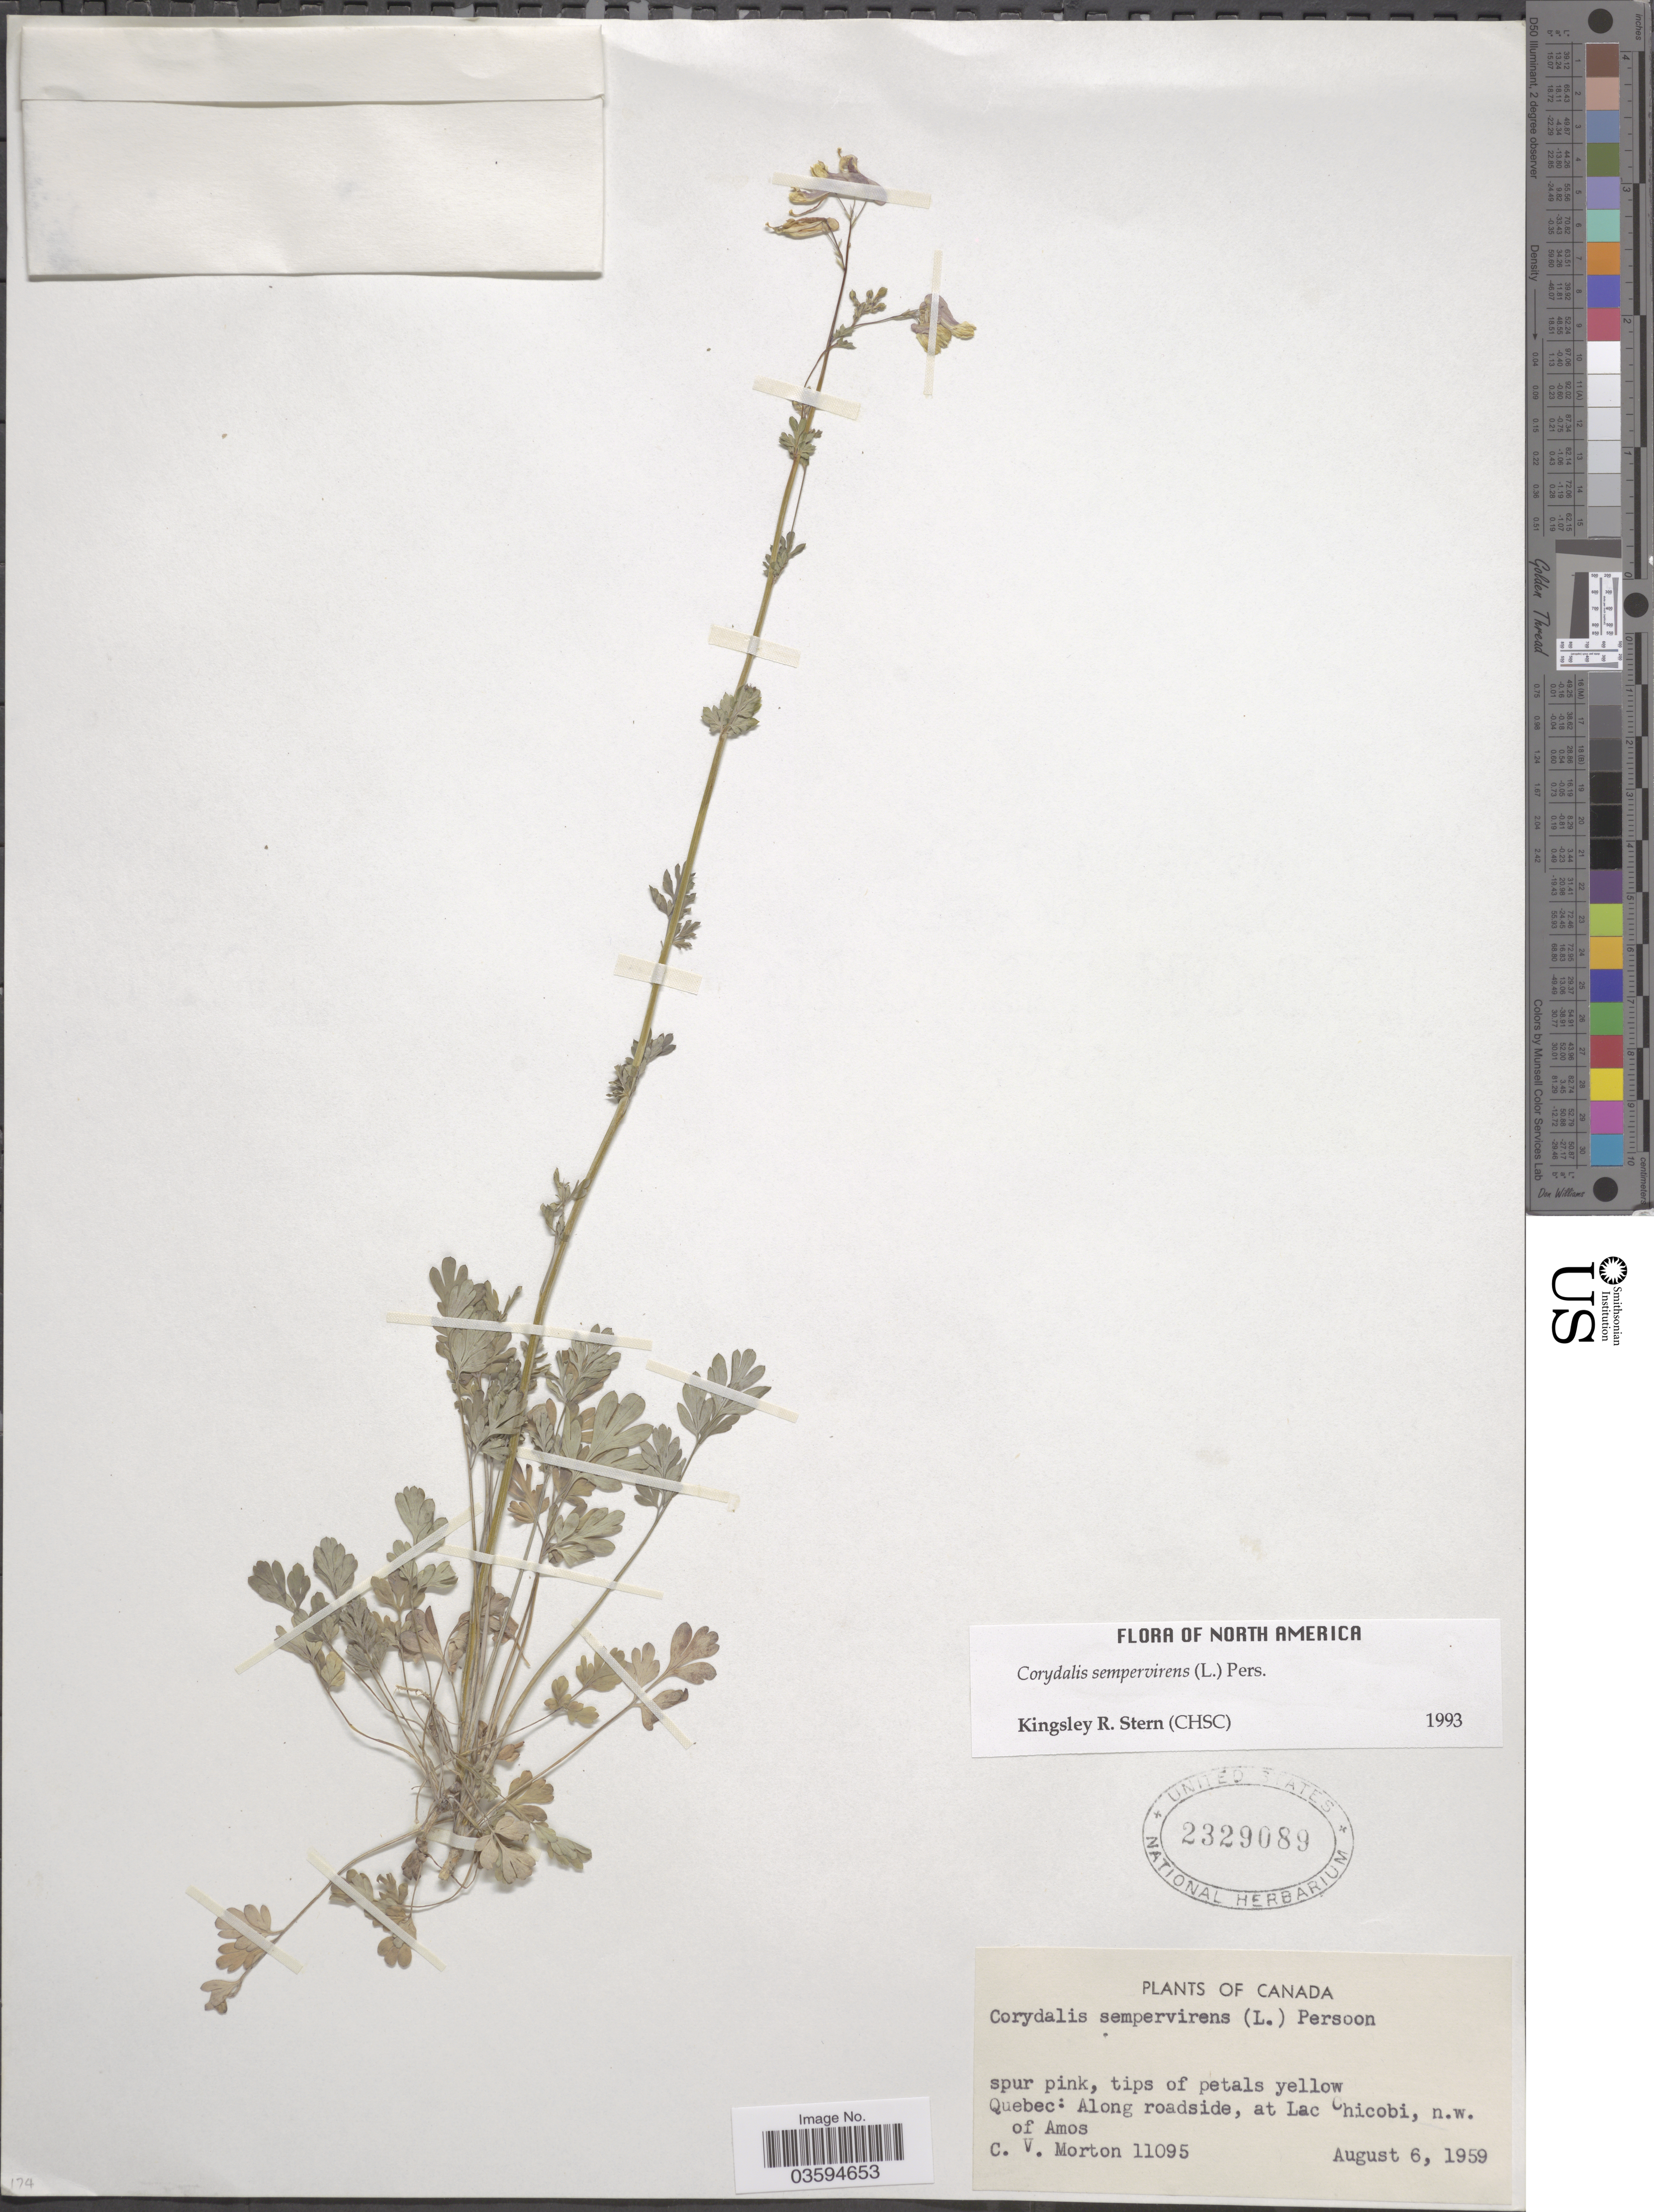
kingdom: Plantae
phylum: Tracheophyta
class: Magnoliopsida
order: Ranunculales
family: Papaveraceae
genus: Capnoides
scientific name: Capnoides sempervirens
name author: (L.) Borkh.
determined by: Strong, M. T., (US), Smithsonian Institution - National Museum of Natural History (UNITED STATES)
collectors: C. V. Morton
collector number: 11095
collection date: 1959-08-06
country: Canada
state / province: Quebec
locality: Along roadside, at Lac Chicobi, n.w. of Amos.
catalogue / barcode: US 2329089